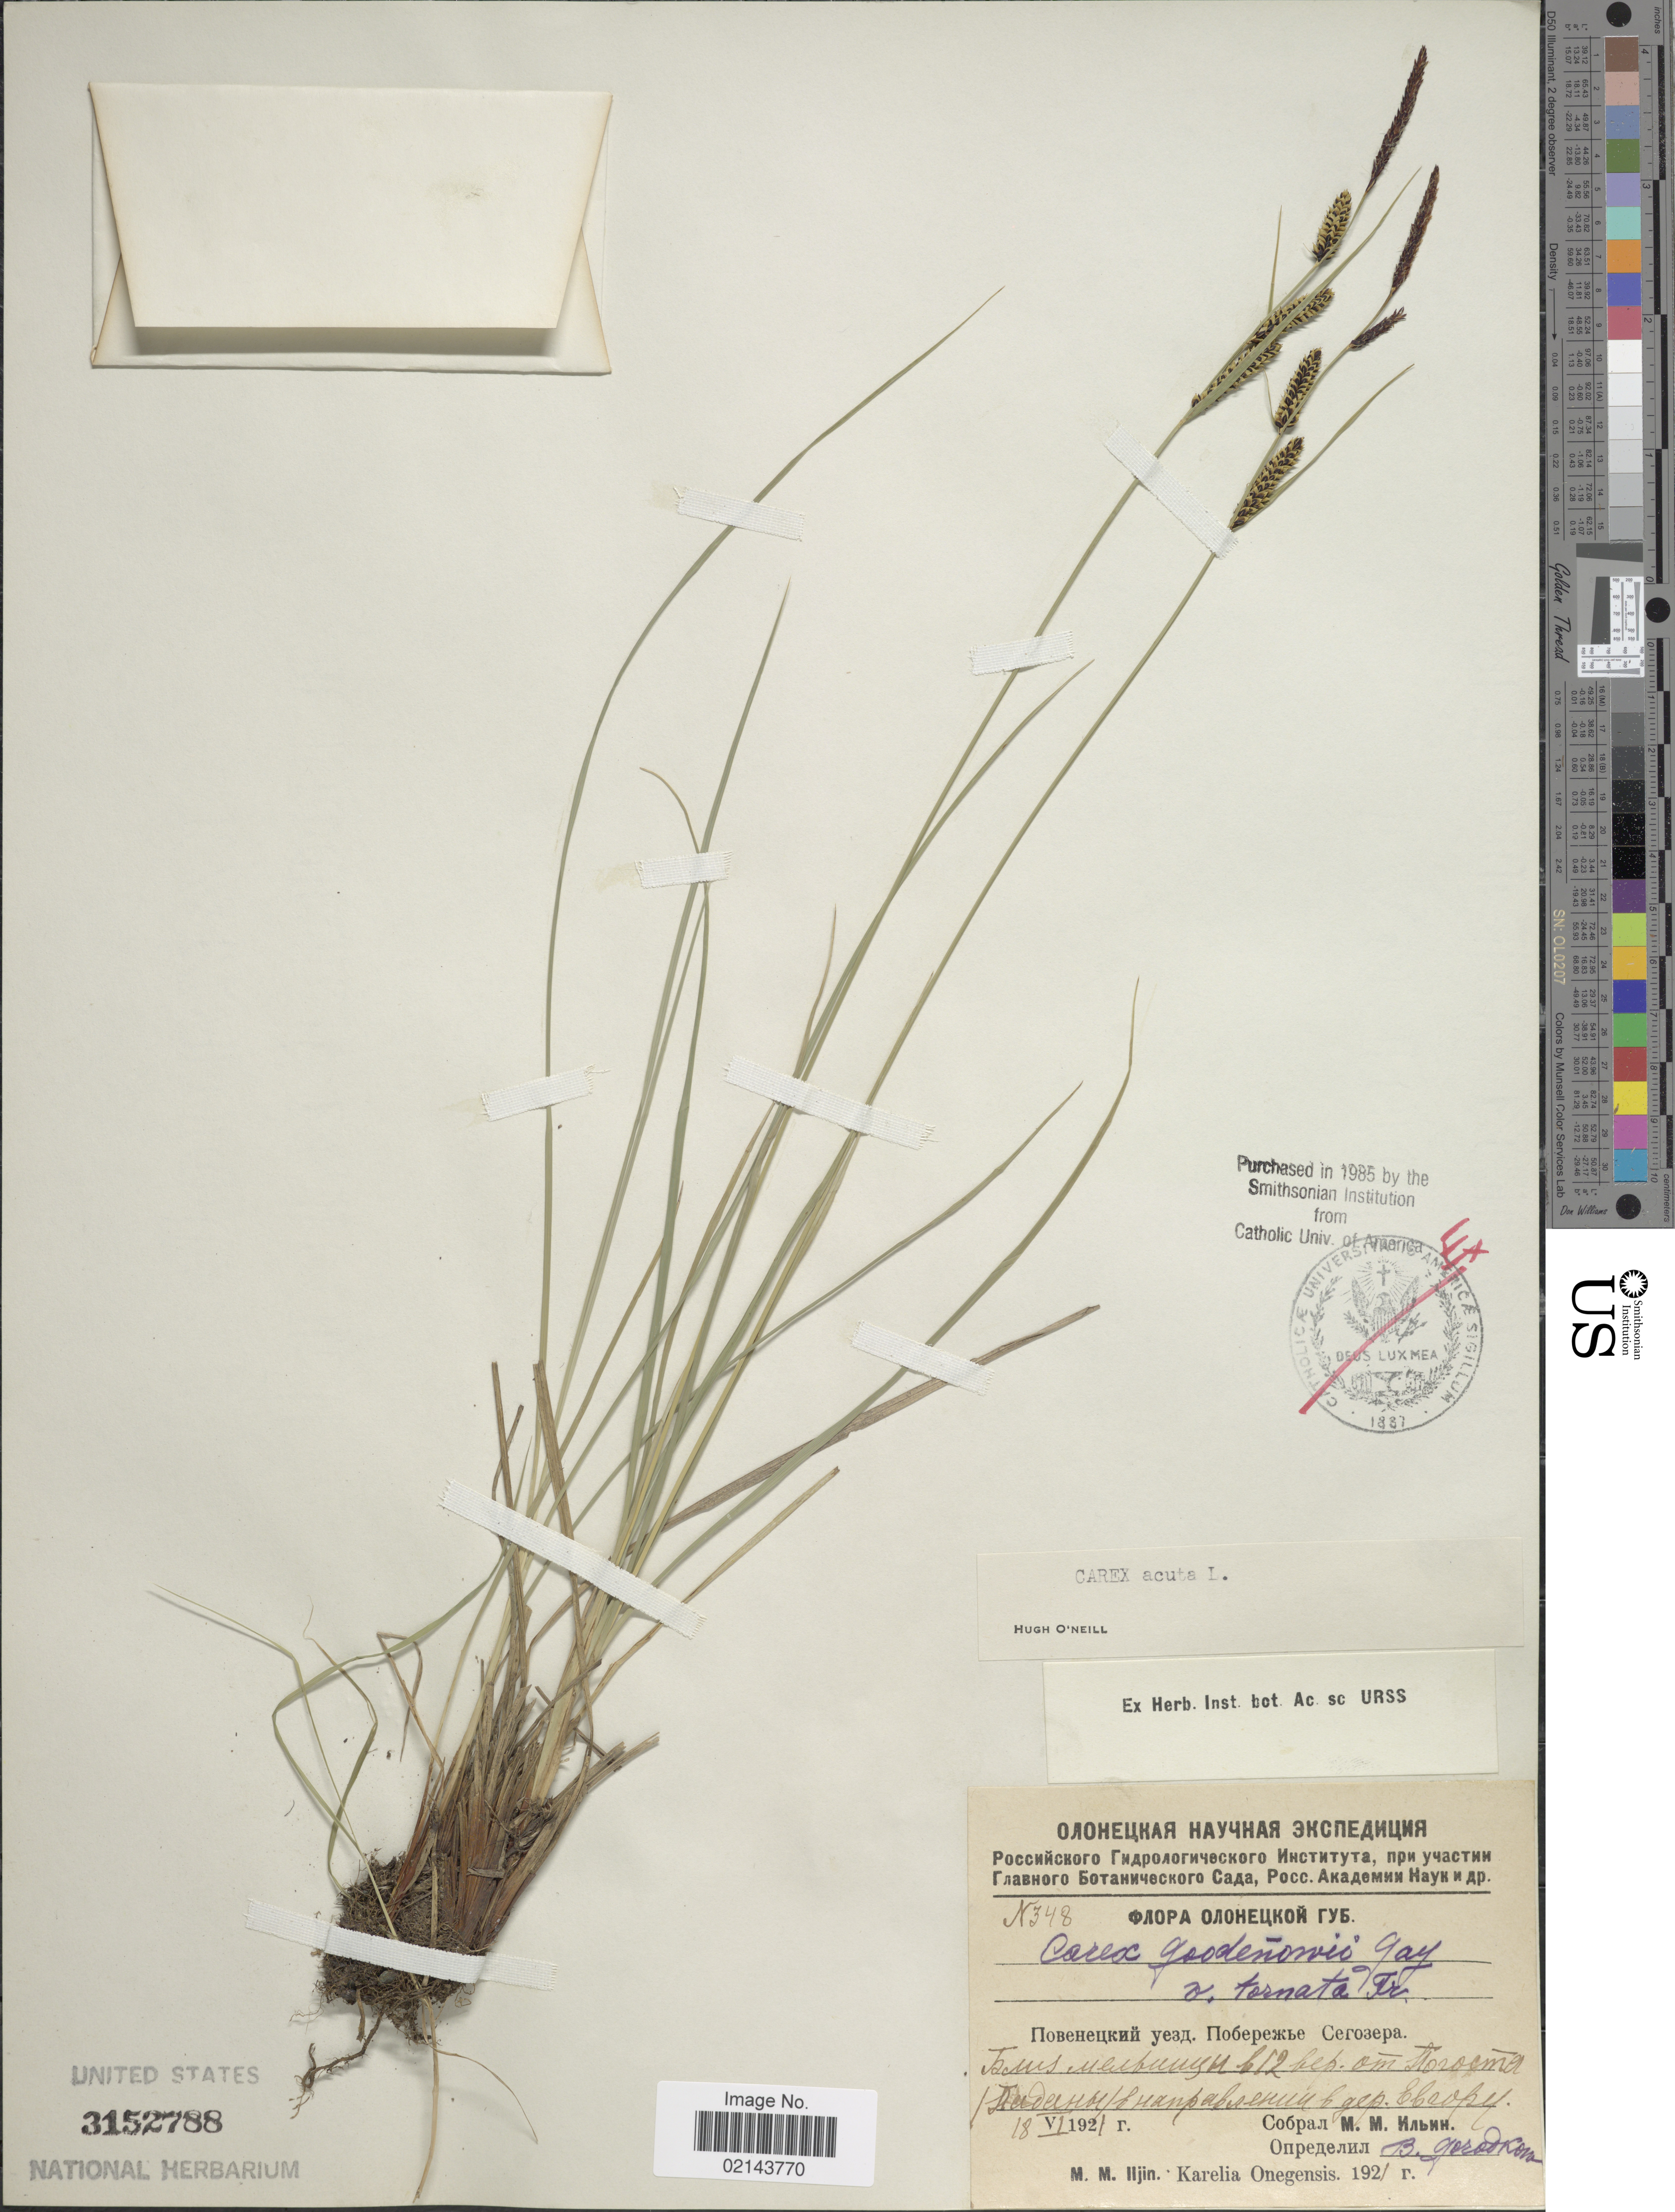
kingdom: Plantae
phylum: Tracheophyta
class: Liliopsida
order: Poales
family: Cyperaceae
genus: Carex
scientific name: Carex acuta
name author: L.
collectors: M. Iljin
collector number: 348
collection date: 1921-06-18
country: Russian Federation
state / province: Karelia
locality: Karelia Onegensis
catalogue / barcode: US 3152788